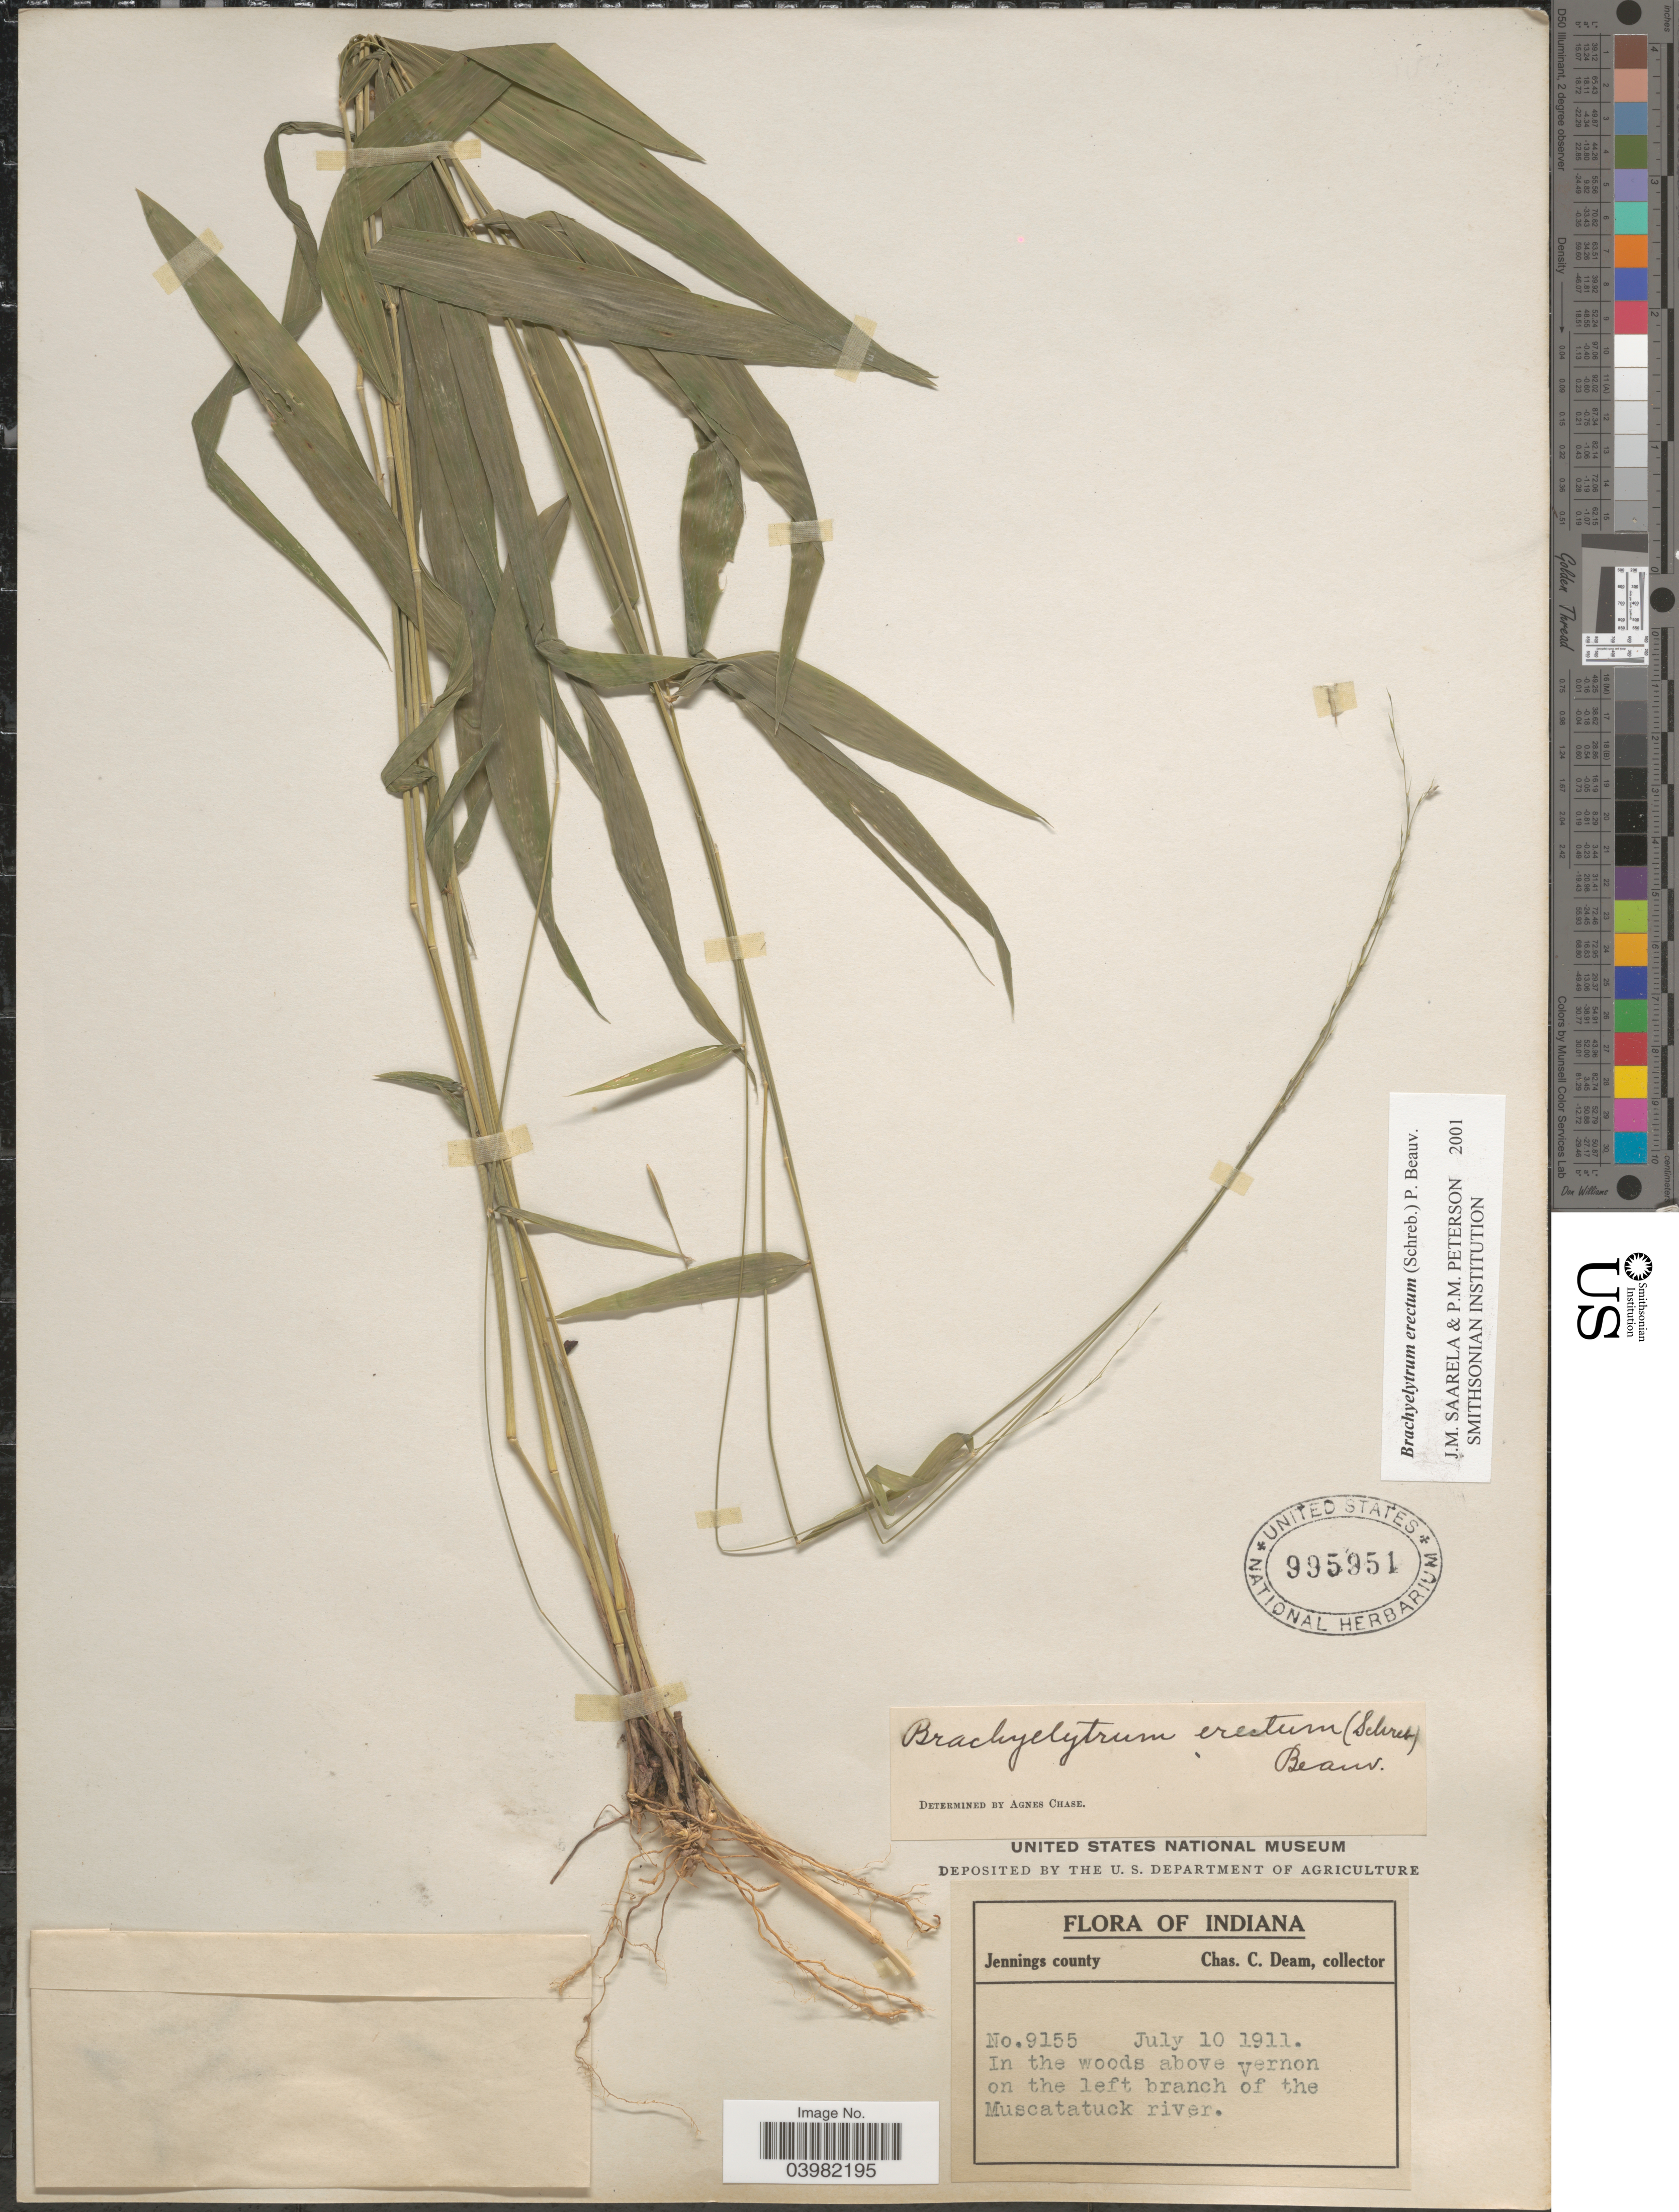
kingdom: Plantae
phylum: Tracheophyta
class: Liliopsida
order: Poales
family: Poaceae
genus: Brachyelytrum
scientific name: Brachyelytrum erectum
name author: (Schreb.) P. Beauv.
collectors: C. C. Deam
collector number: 9155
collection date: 1911-07-10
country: United States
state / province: Indiana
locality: Jennings county. Above Vernon on the left branch of the Muscatatuck river.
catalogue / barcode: US 995951